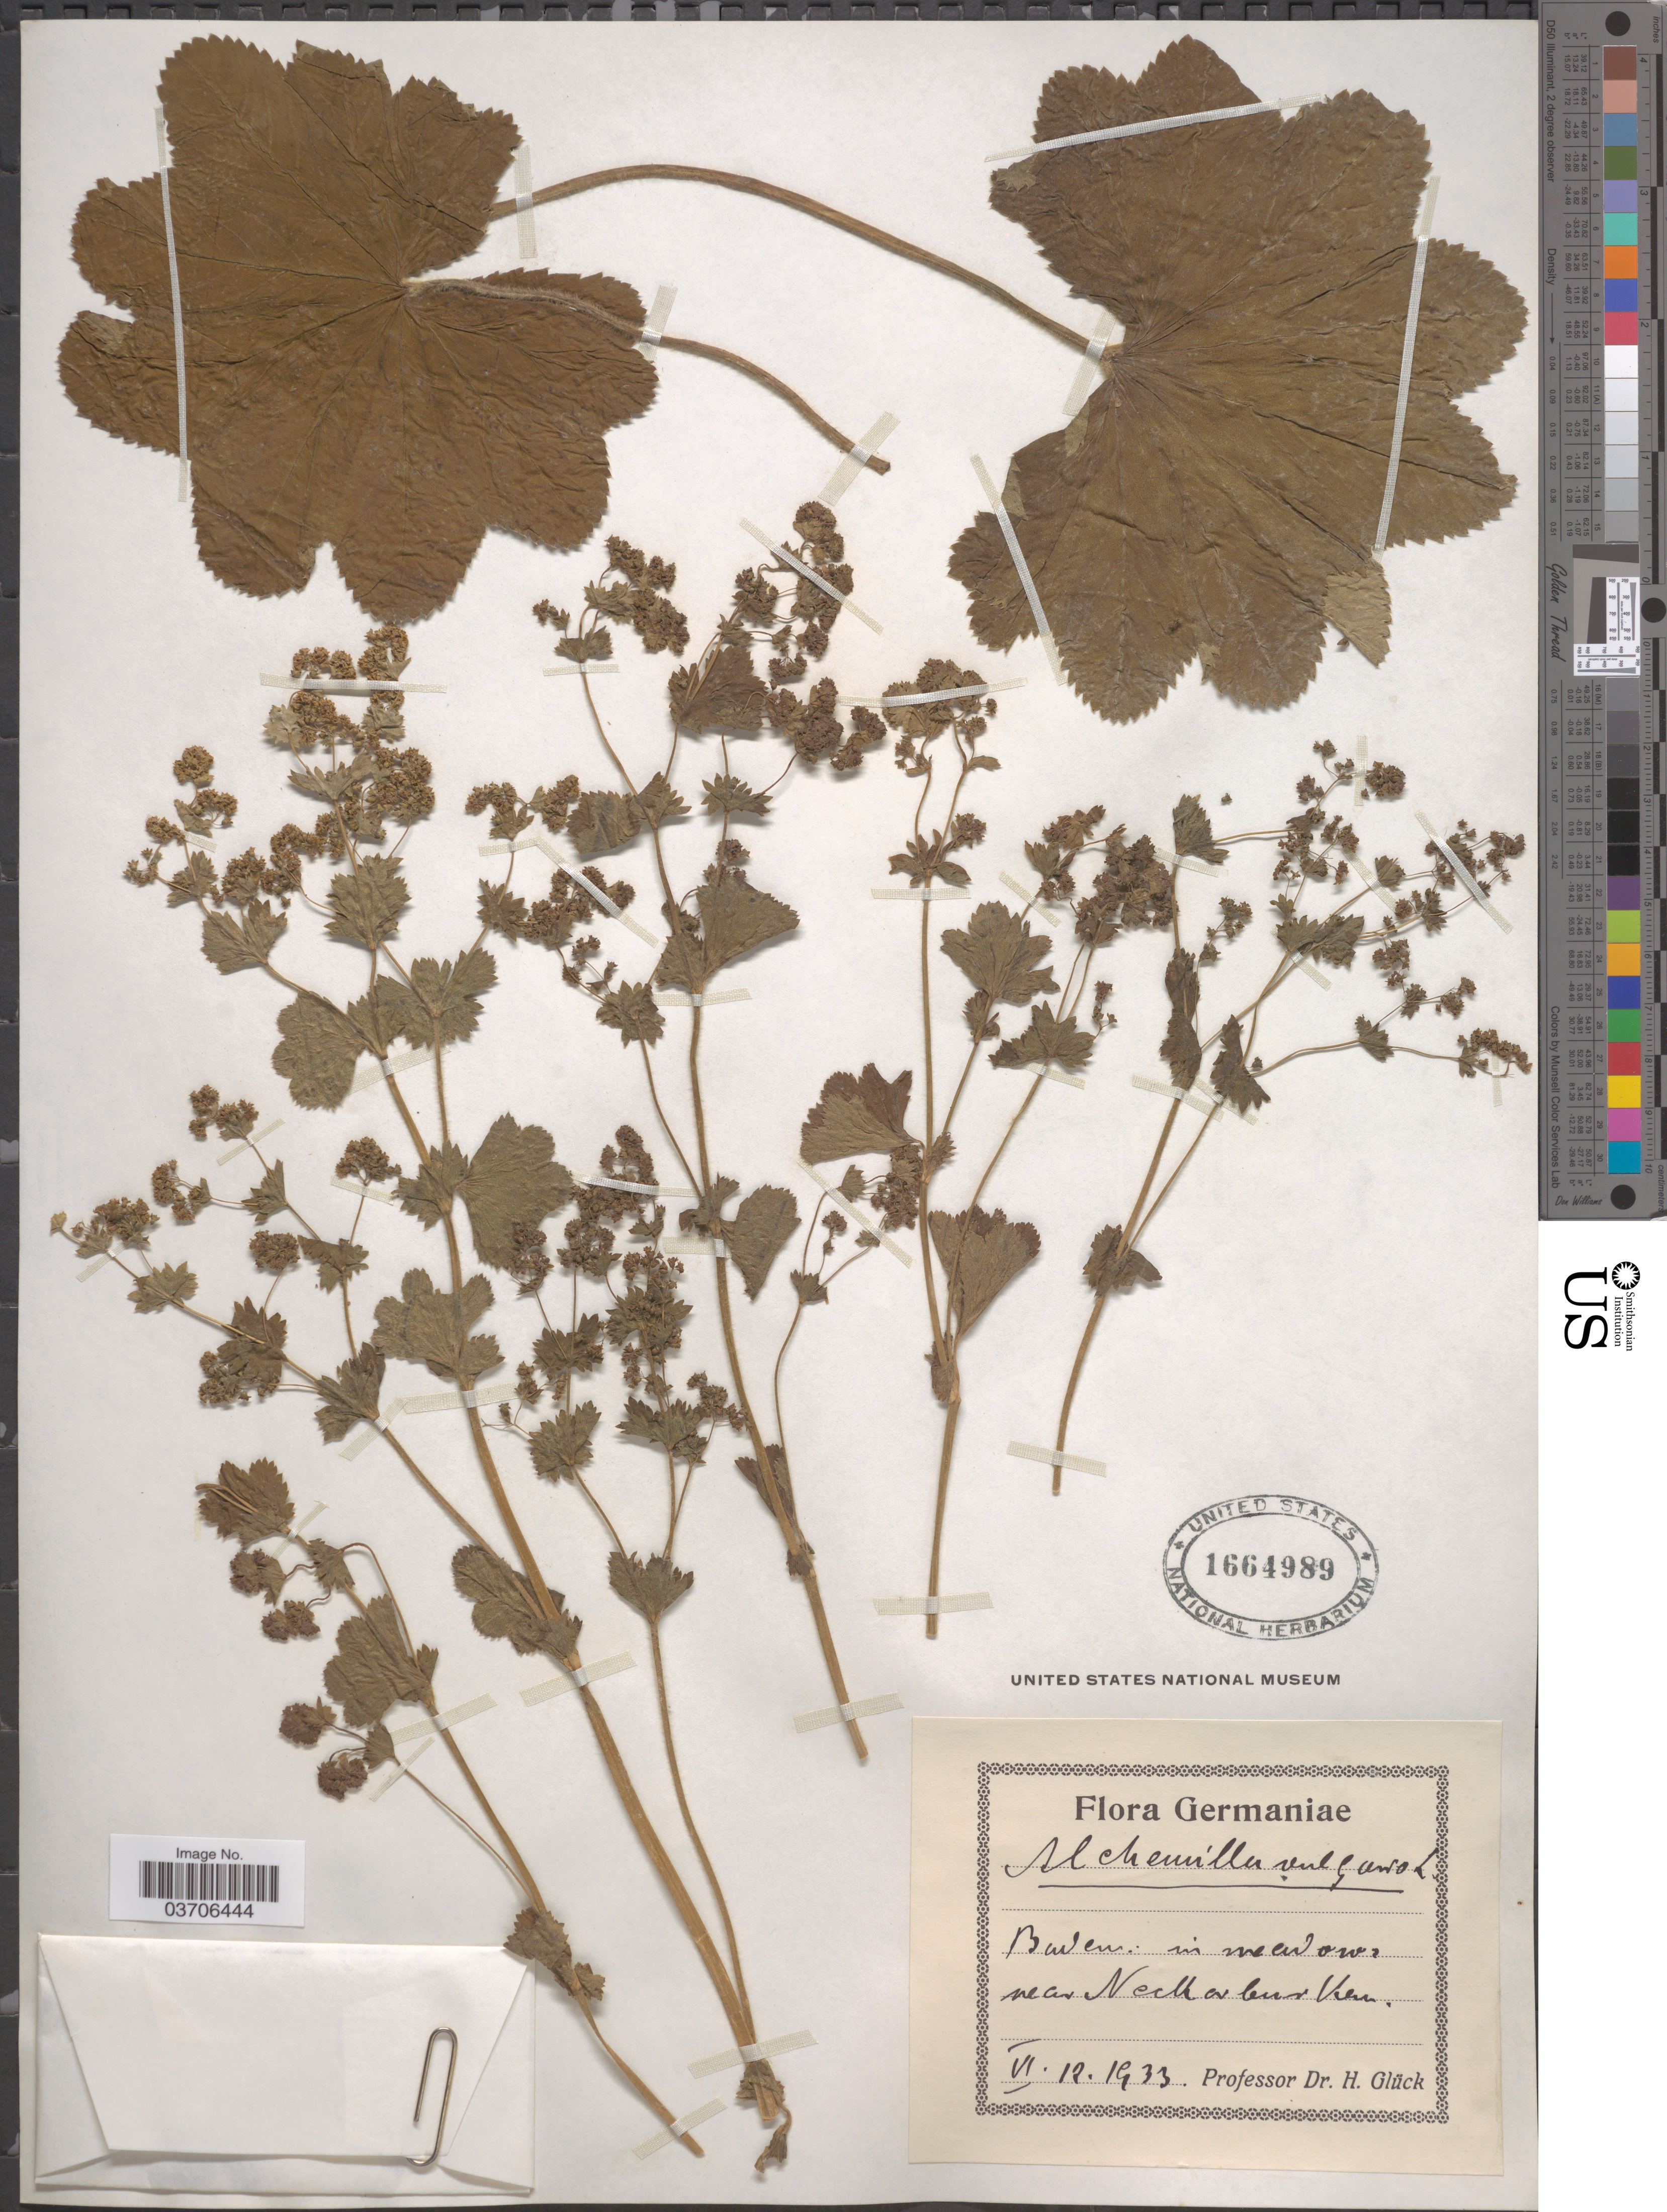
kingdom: Plantae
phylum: Tracheophyta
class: Magnoliopsida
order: Rosales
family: Rosaceae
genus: Alchemilla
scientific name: Alchemilla vulgaris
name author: L.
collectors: H. Glück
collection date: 1933-06-12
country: Germany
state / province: Baden-Württemberg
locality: Baden: in meadows near Necker [interpreted] burken [interpreted].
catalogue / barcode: US 1664989